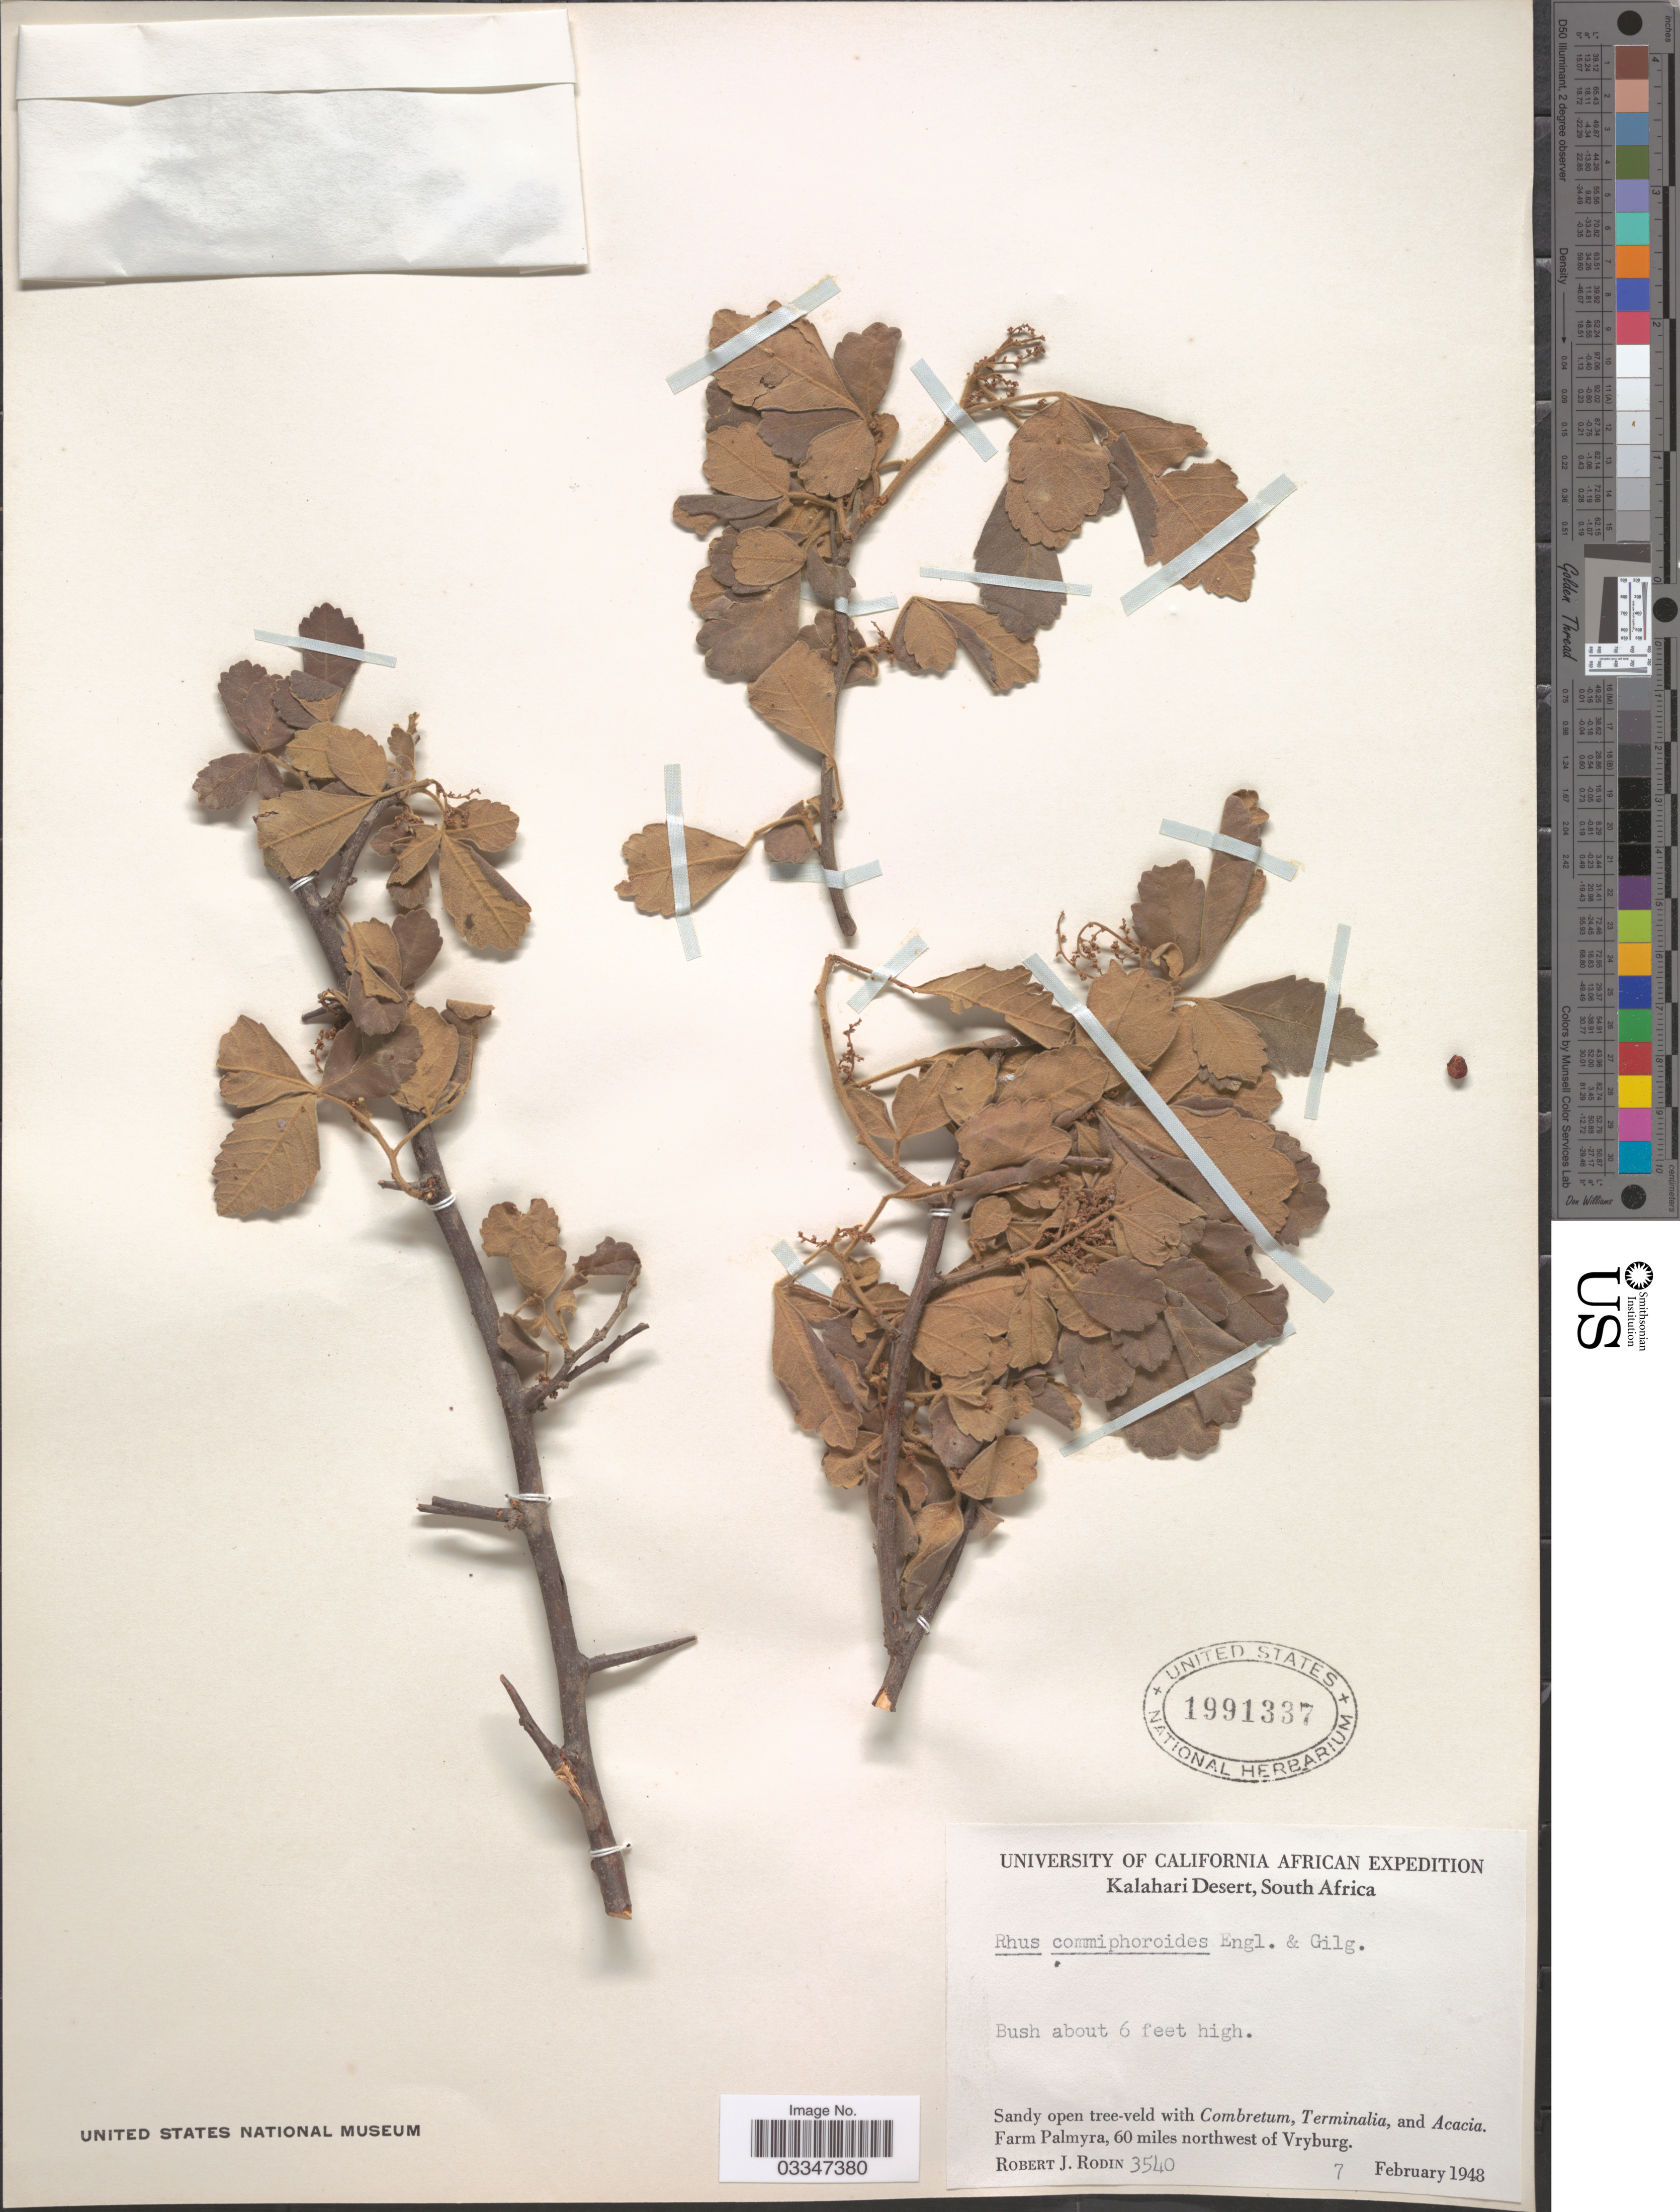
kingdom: Plantae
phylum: Tracheophyta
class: Magnoliopsida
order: Sapindales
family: Anacardiaceae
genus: Rhus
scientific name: Rhus commiphoroides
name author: Engl. & Gilg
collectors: R. J. Rodin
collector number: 3540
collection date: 1948-02-07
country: South Africa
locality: Kalahari Desert. Farm Palmyra, 60 miles northwest of Vryburg.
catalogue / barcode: US 1991337